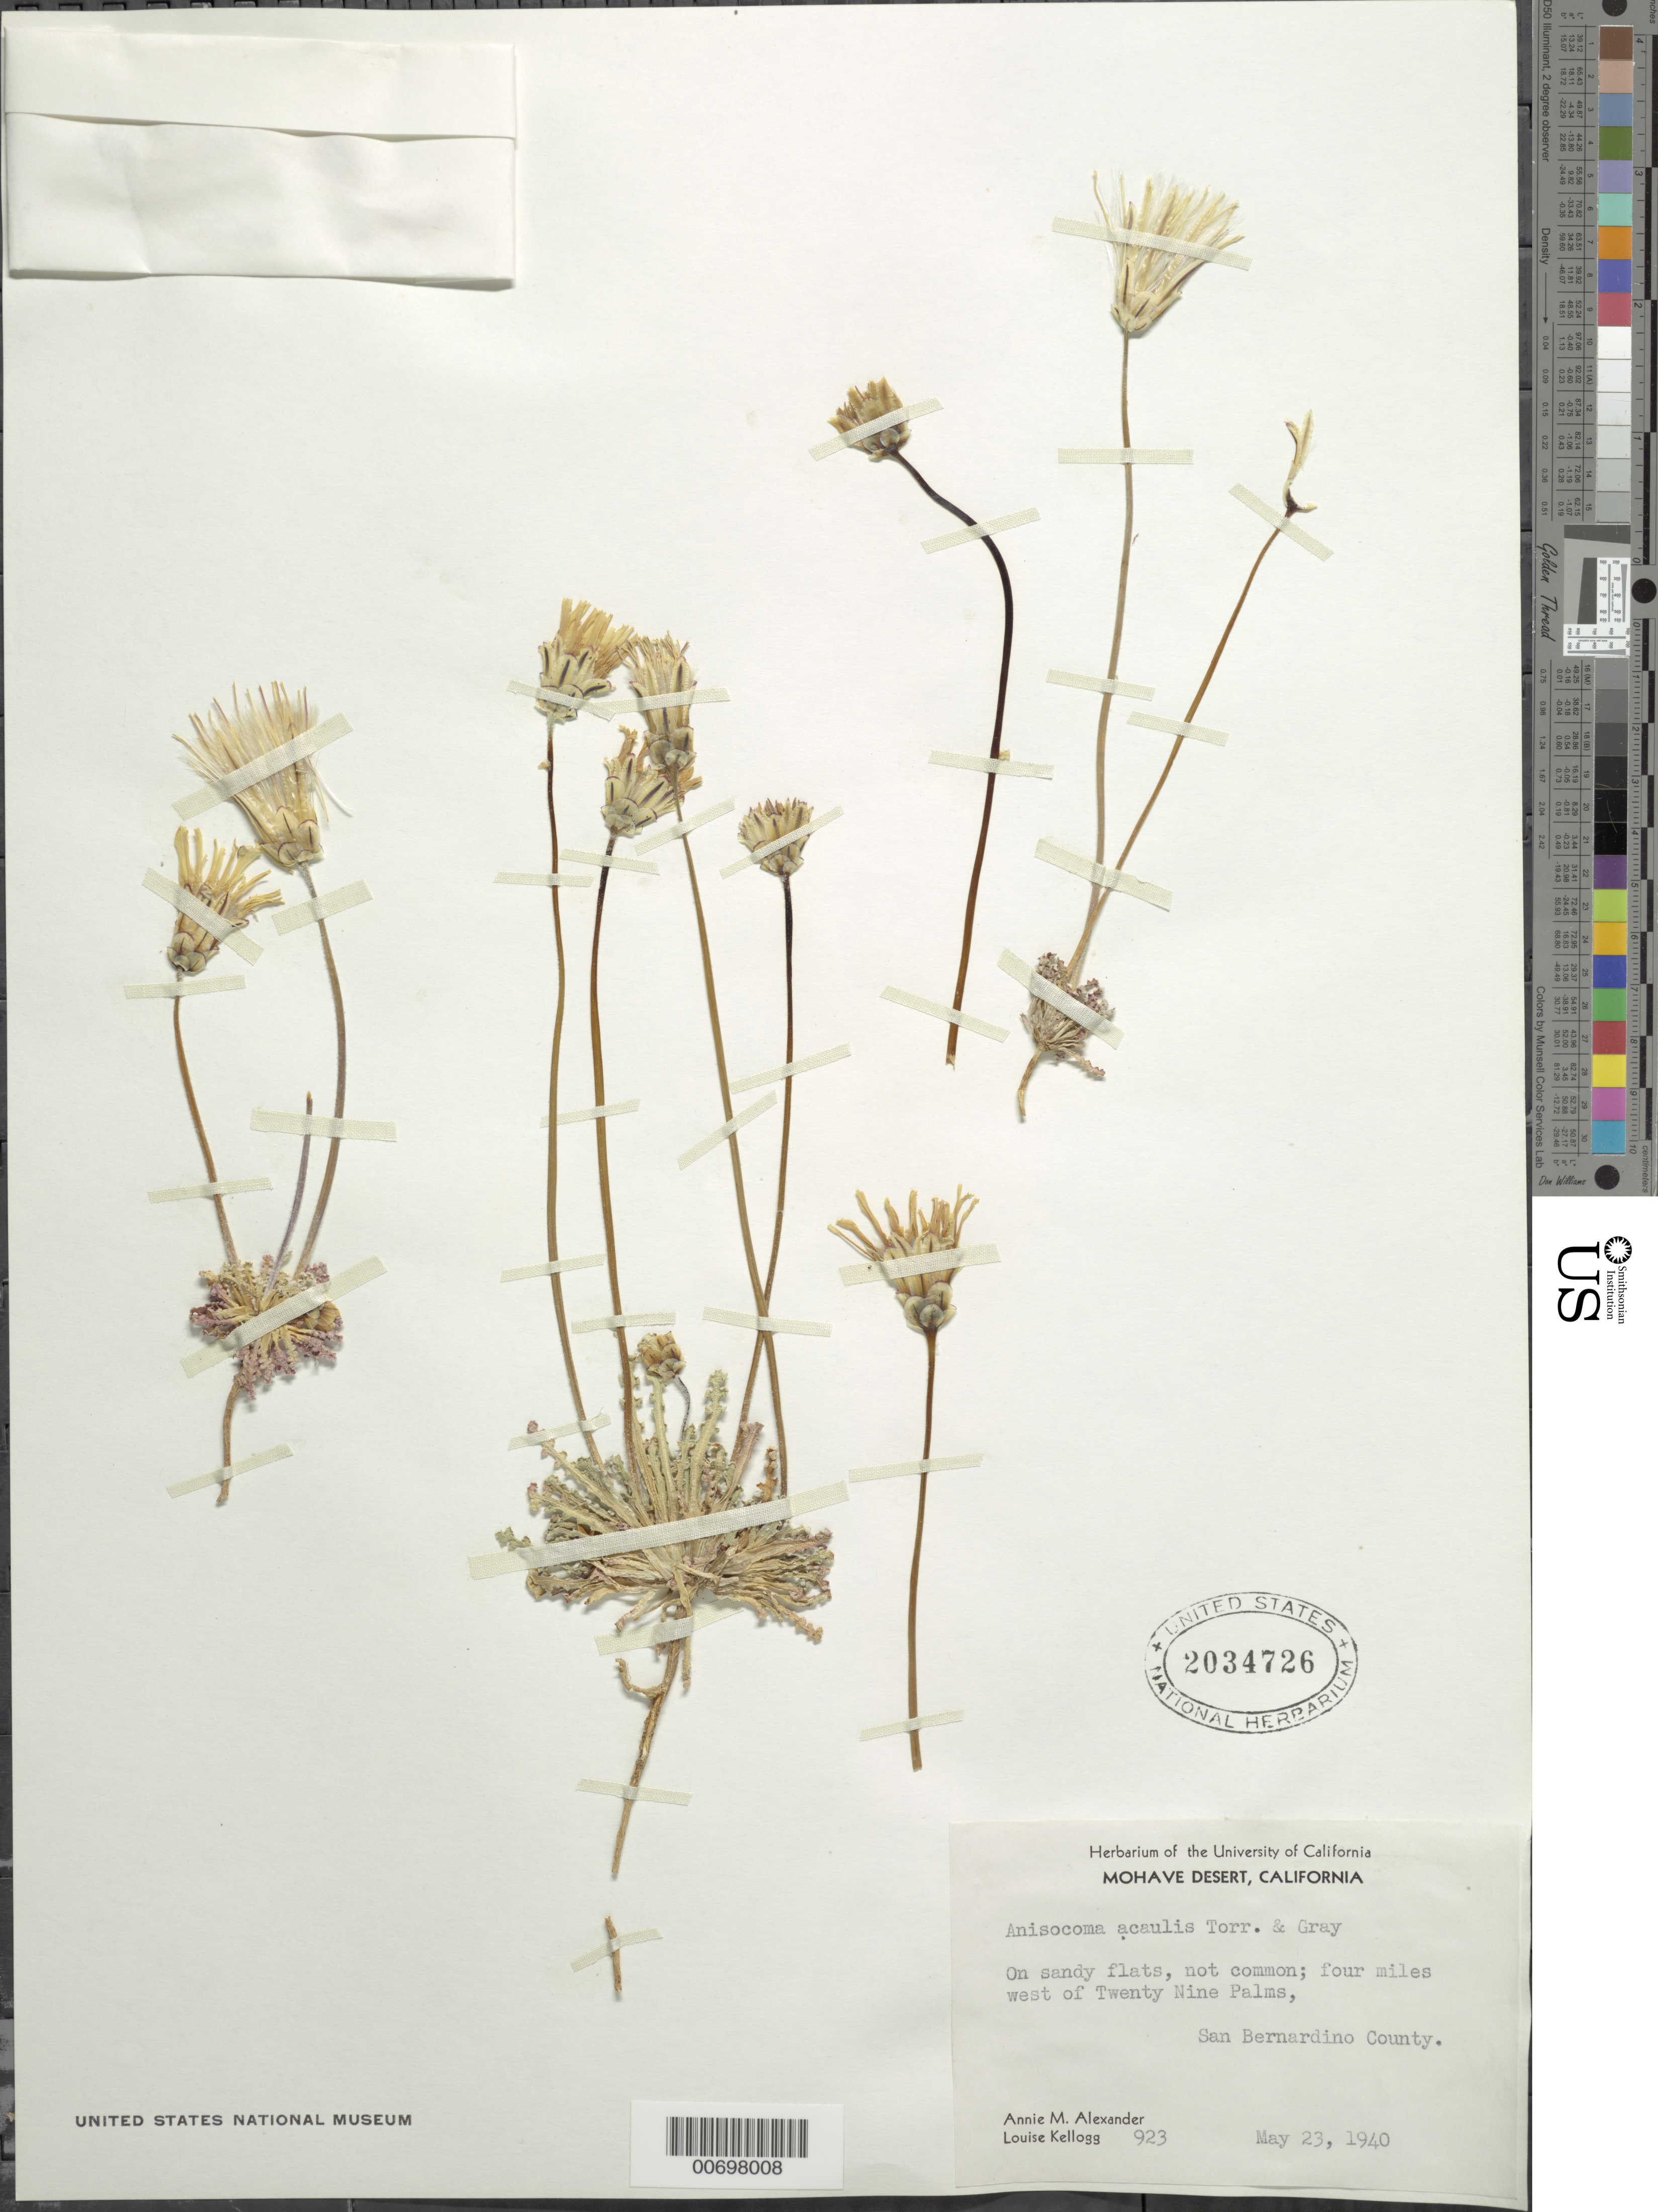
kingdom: Plantae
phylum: Tracheophyta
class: Magnoliopsida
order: Asterales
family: Asteraceae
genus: Anisocoma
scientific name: Anisocoma acaulis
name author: Torr. & A. Gray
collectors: A. M. Alexander & L. Kellogg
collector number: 923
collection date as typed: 23 May 1940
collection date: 1940-05-23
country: United States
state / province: California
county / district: San Bernardino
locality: On sandy flats, not common; four miles west of Twenty Nine Palms.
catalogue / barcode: US 2034726